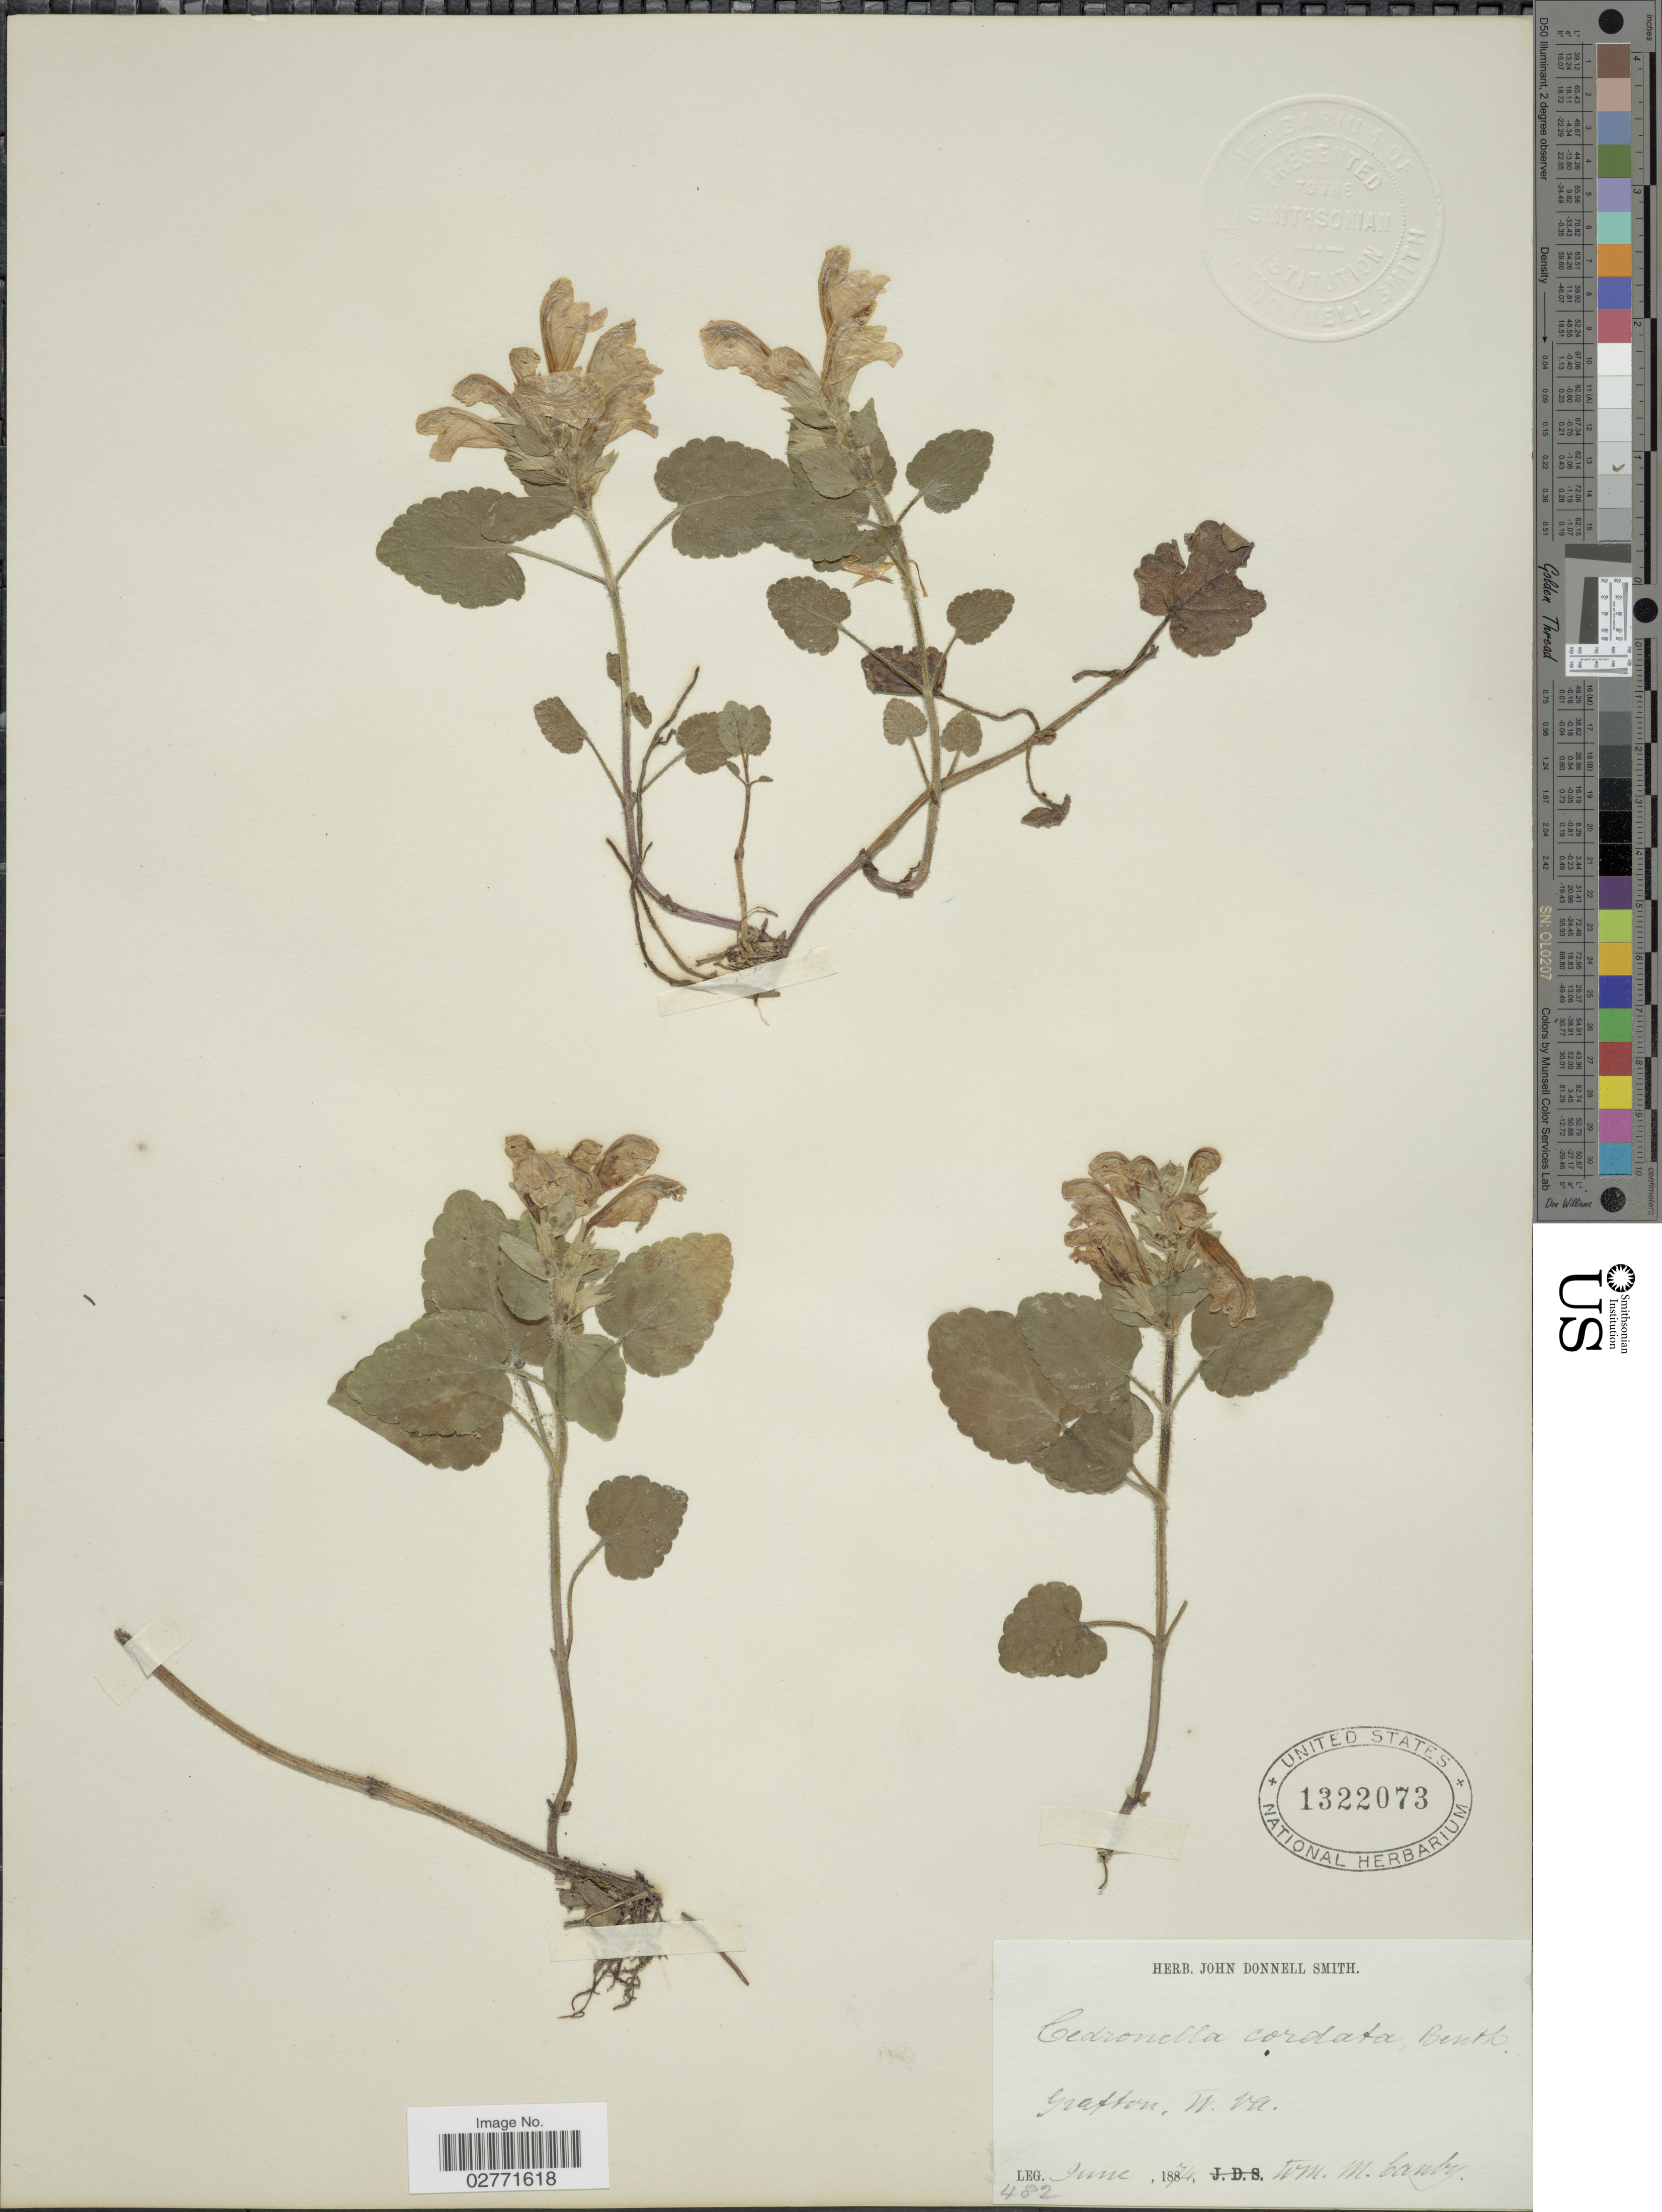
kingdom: Plantae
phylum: Tracheophyta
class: Magnoliopsida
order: Lamiales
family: Lamiaceae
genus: Meehania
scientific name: Meehania cordata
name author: (Nutt.) Britton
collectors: W. M. Canby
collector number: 482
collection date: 1874-06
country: United States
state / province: West Virginia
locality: Grafton.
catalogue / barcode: US 1322073